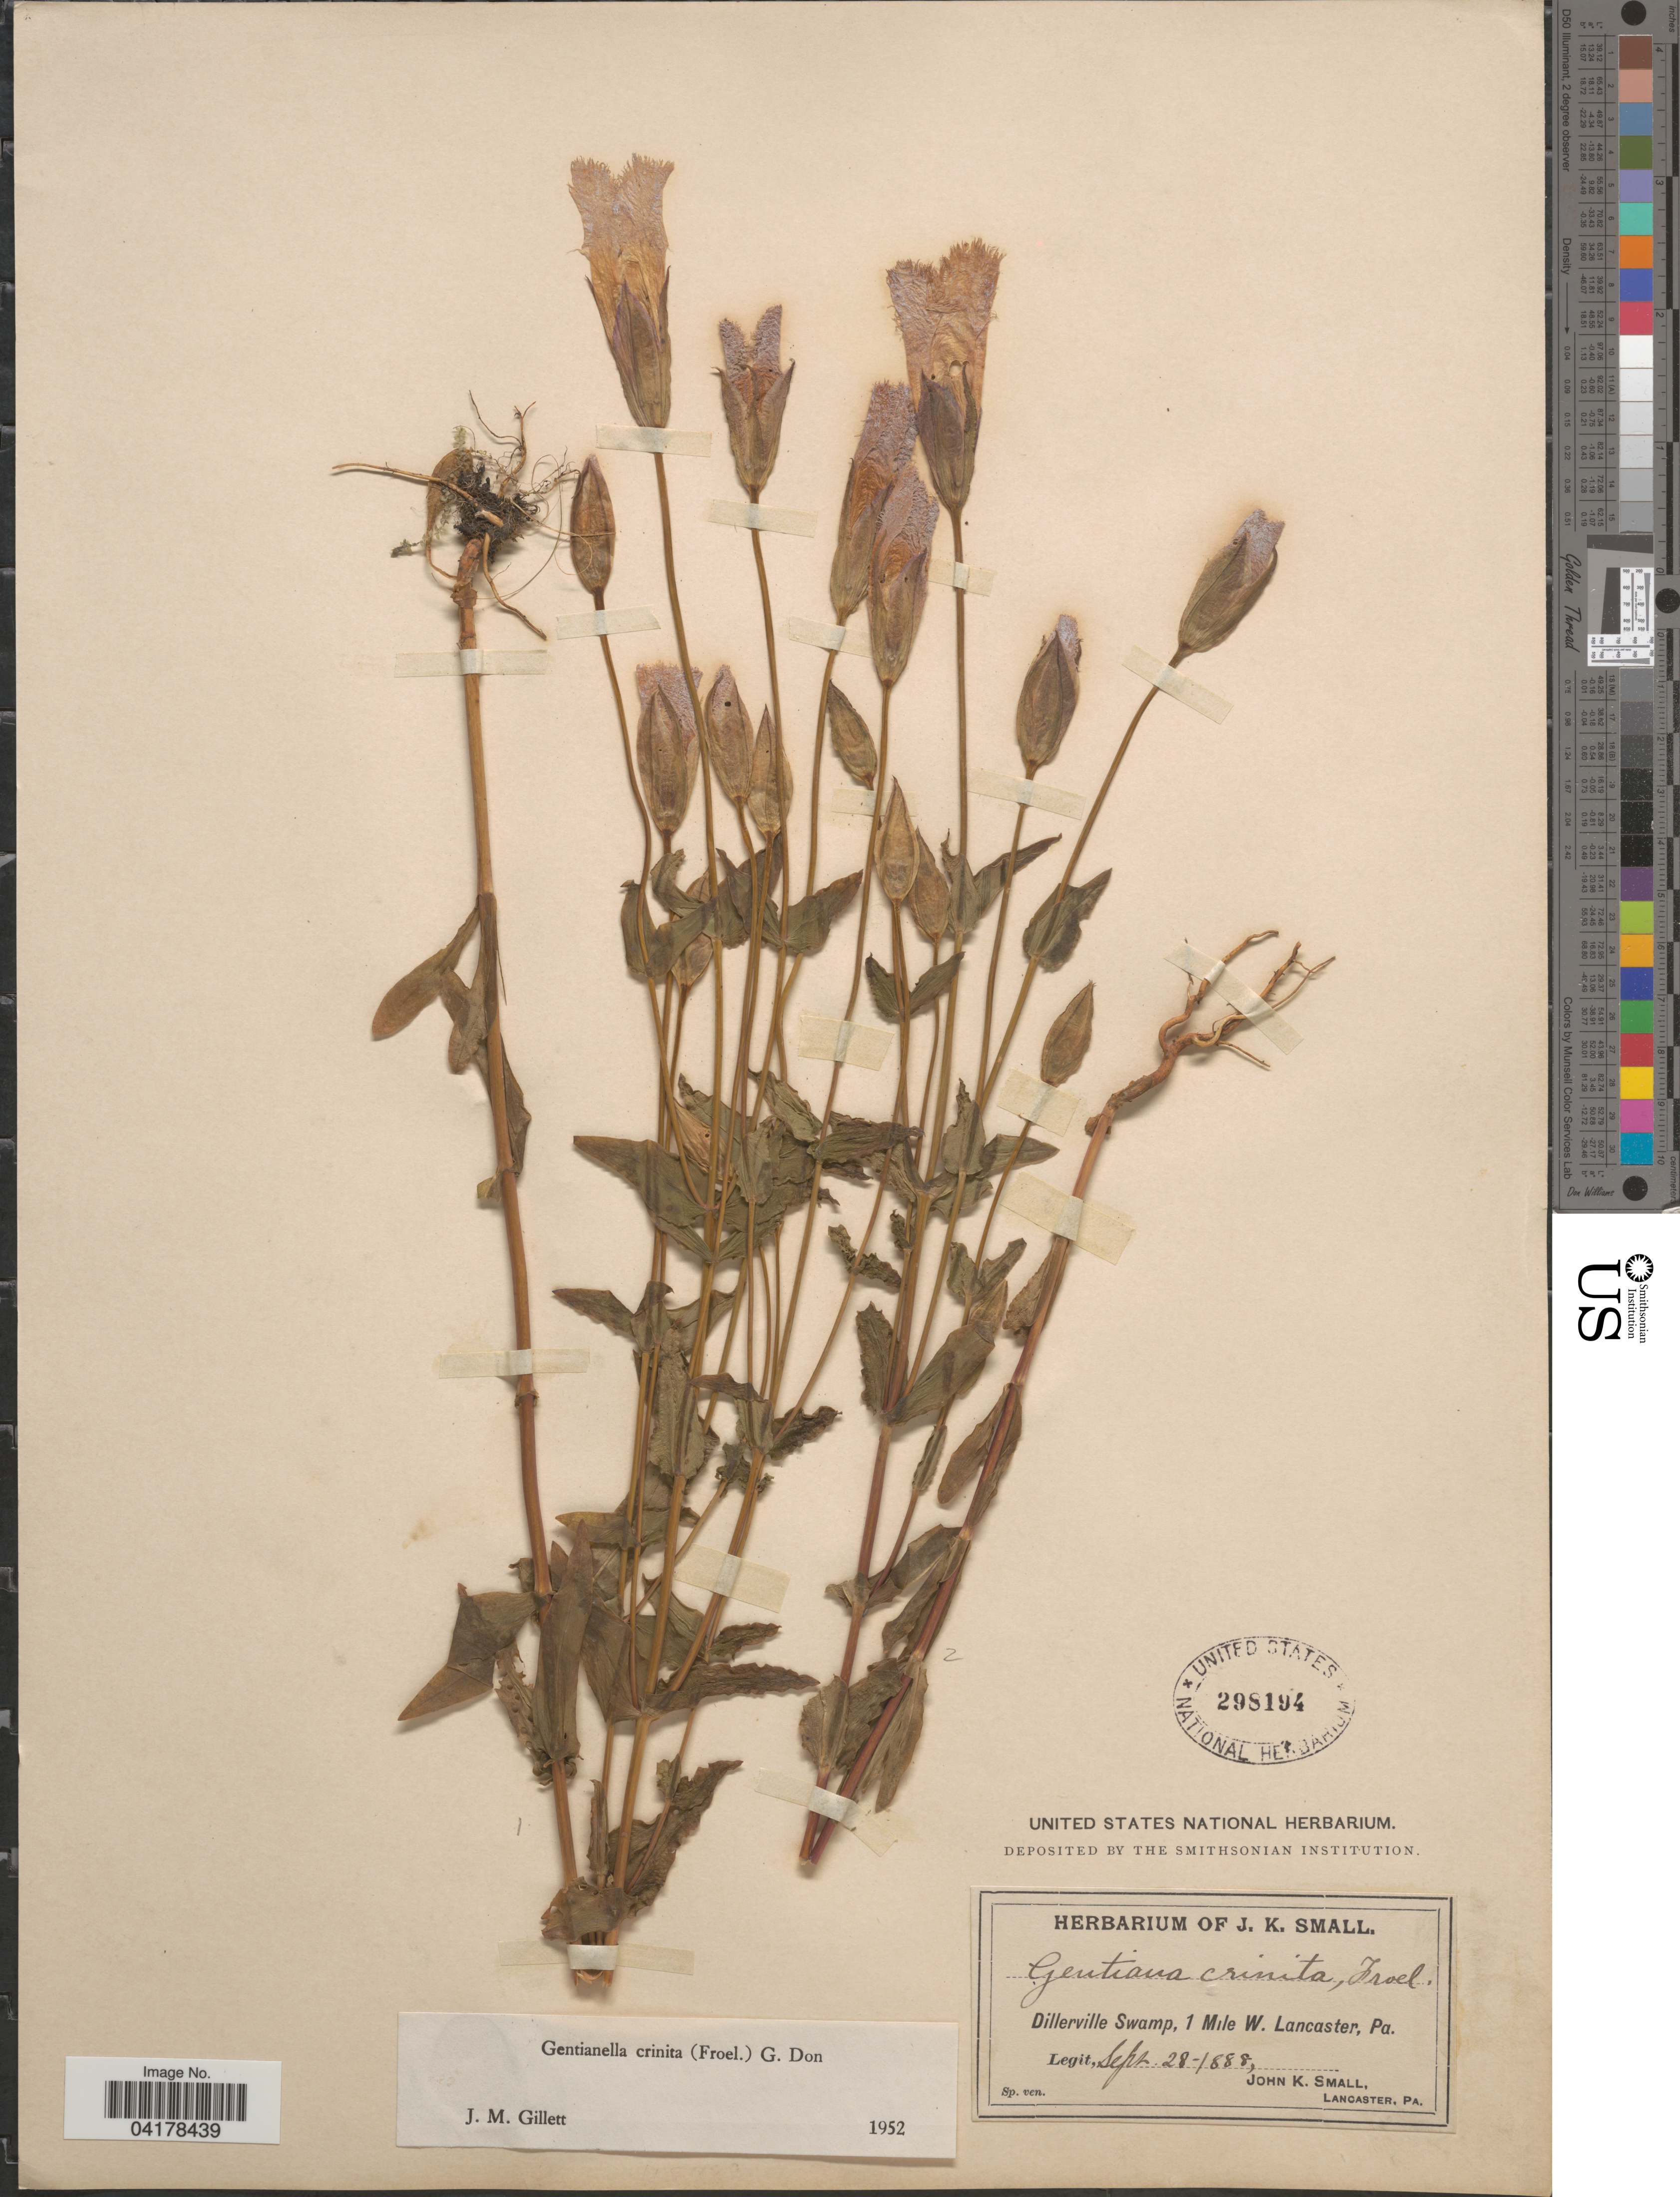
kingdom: Plantae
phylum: Tracheophyta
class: Magnoliopsida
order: Gentianales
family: Gentianaceae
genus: Gentianella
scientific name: Gentianella crinita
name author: (Froel.) G. Don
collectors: J. K. Small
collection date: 1888-09-28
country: United States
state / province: Pennsylvania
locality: Dillerville Swamp, 1 Mile W. Lancaster.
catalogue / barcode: US 298194